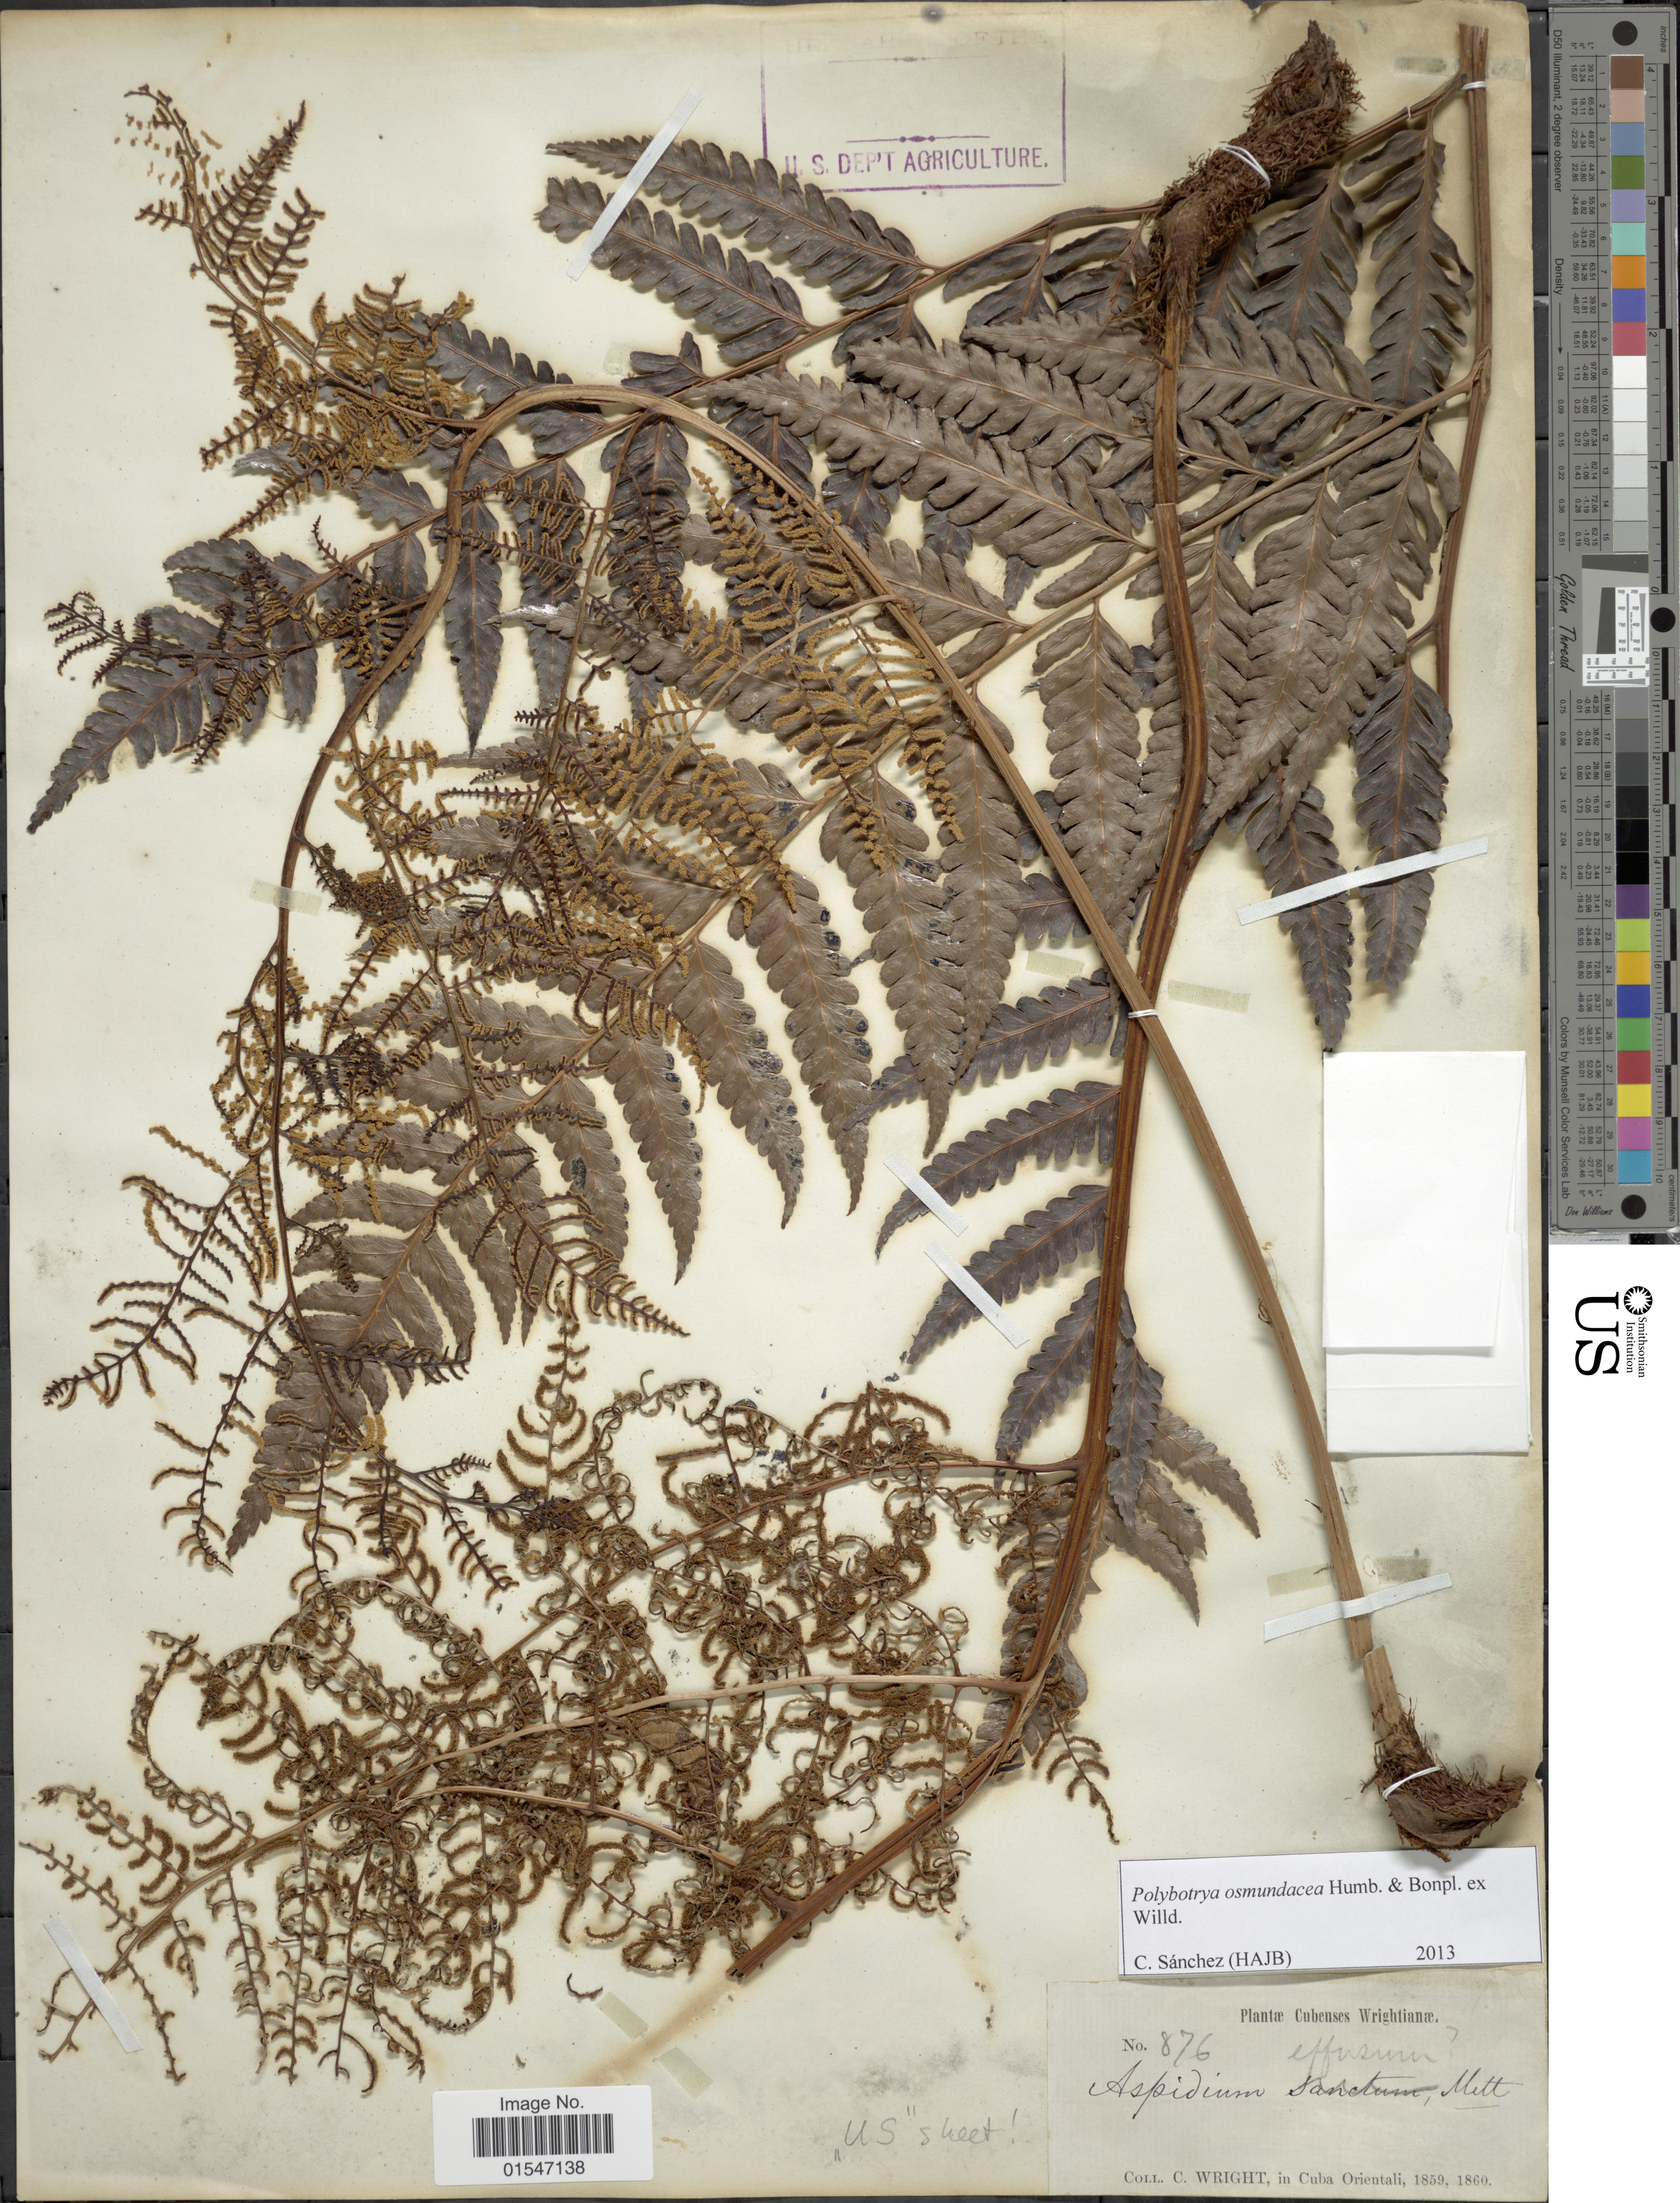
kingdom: Plantae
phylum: Tracheophyta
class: Polypodiopsida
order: Polypodiales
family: Dryopteridaceae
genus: Polybotrya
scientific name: Polybotrya osmundacea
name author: Humb. & Bonpl. ex Willd.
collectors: C. Wright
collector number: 876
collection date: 1859/1860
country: Cuba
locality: Cubenses. Cuba Orientali.